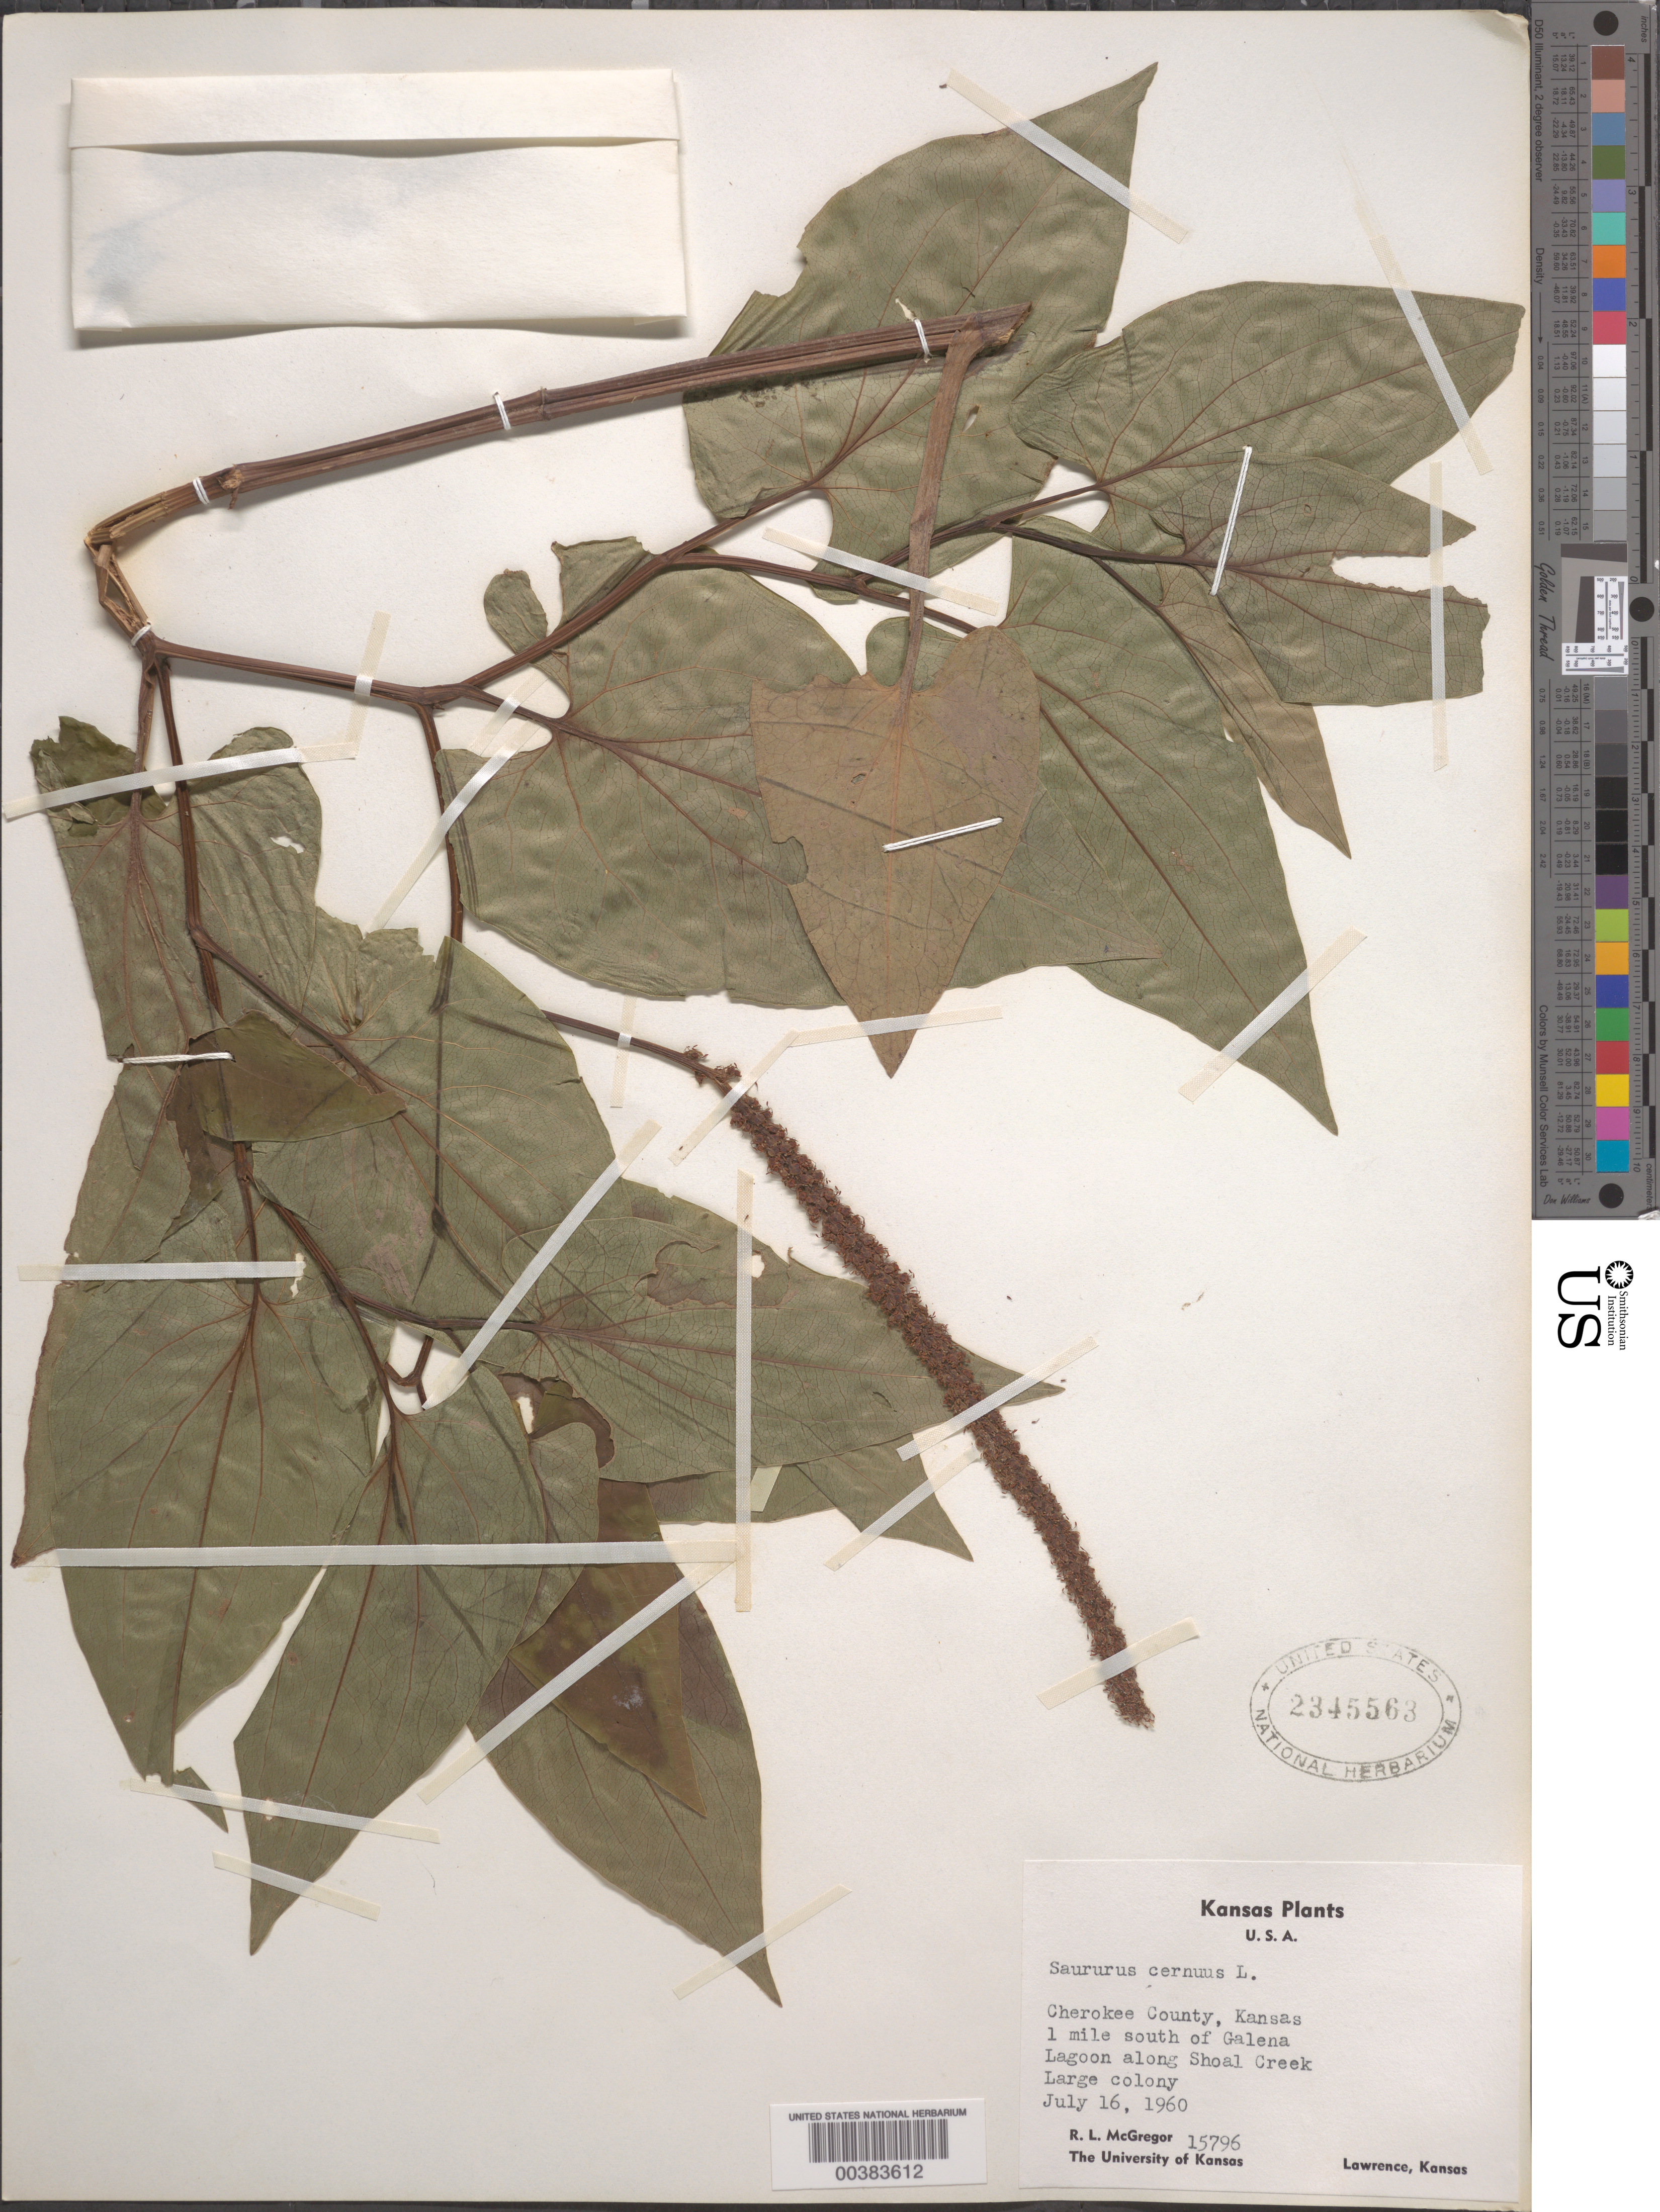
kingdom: Plantae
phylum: Tracheophyta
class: Magnoliopsida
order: Piperales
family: Saururaceae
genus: Saururus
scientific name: Saururus cernuus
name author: L.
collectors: R. L. McGregor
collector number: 15796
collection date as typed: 16 Jul 1960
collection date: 1960-07-16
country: United States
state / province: Kansas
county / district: Cherokee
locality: S of galena, along shoal creek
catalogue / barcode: US 2345563